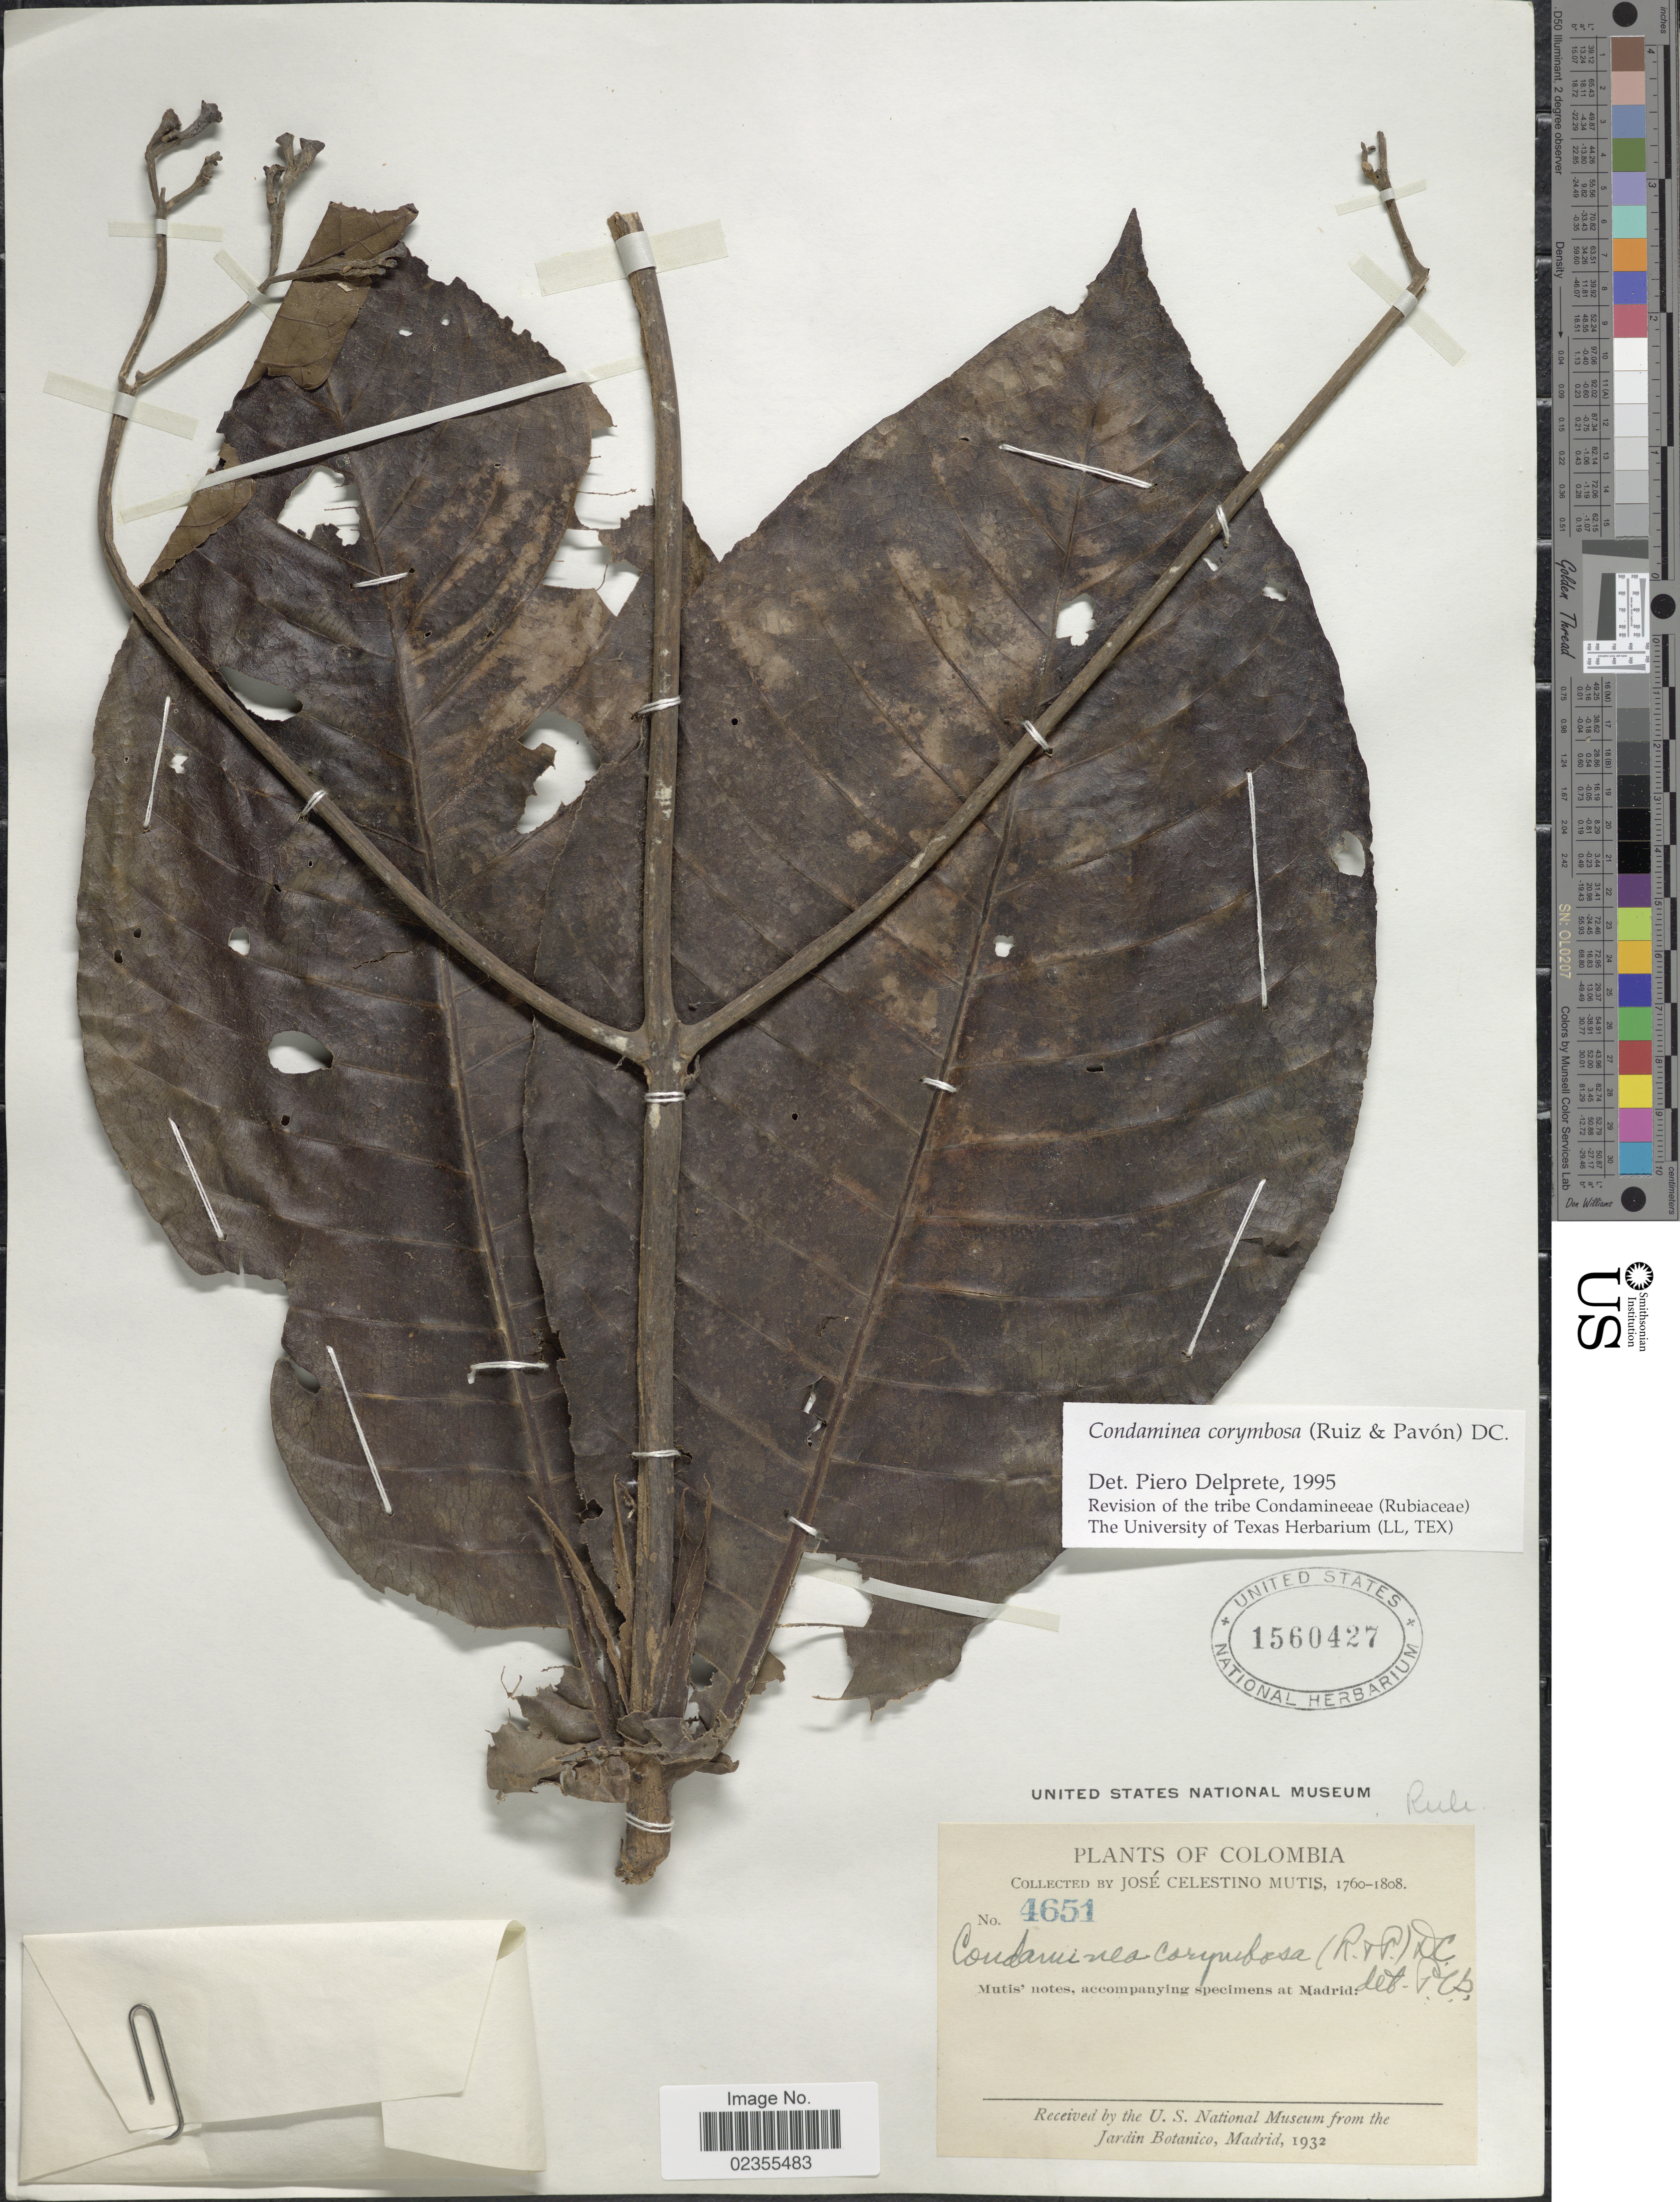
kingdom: Plantae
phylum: Tracheophyta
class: Magnoliopsida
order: Gentianales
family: Rubiaceae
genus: Condaminea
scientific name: Condaminea corymbosa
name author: (Ruiz & Pav.) DC.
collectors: J. C. B. Mutis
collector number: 4651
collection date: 1760/1808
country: Colombia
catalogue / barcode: US 1560427